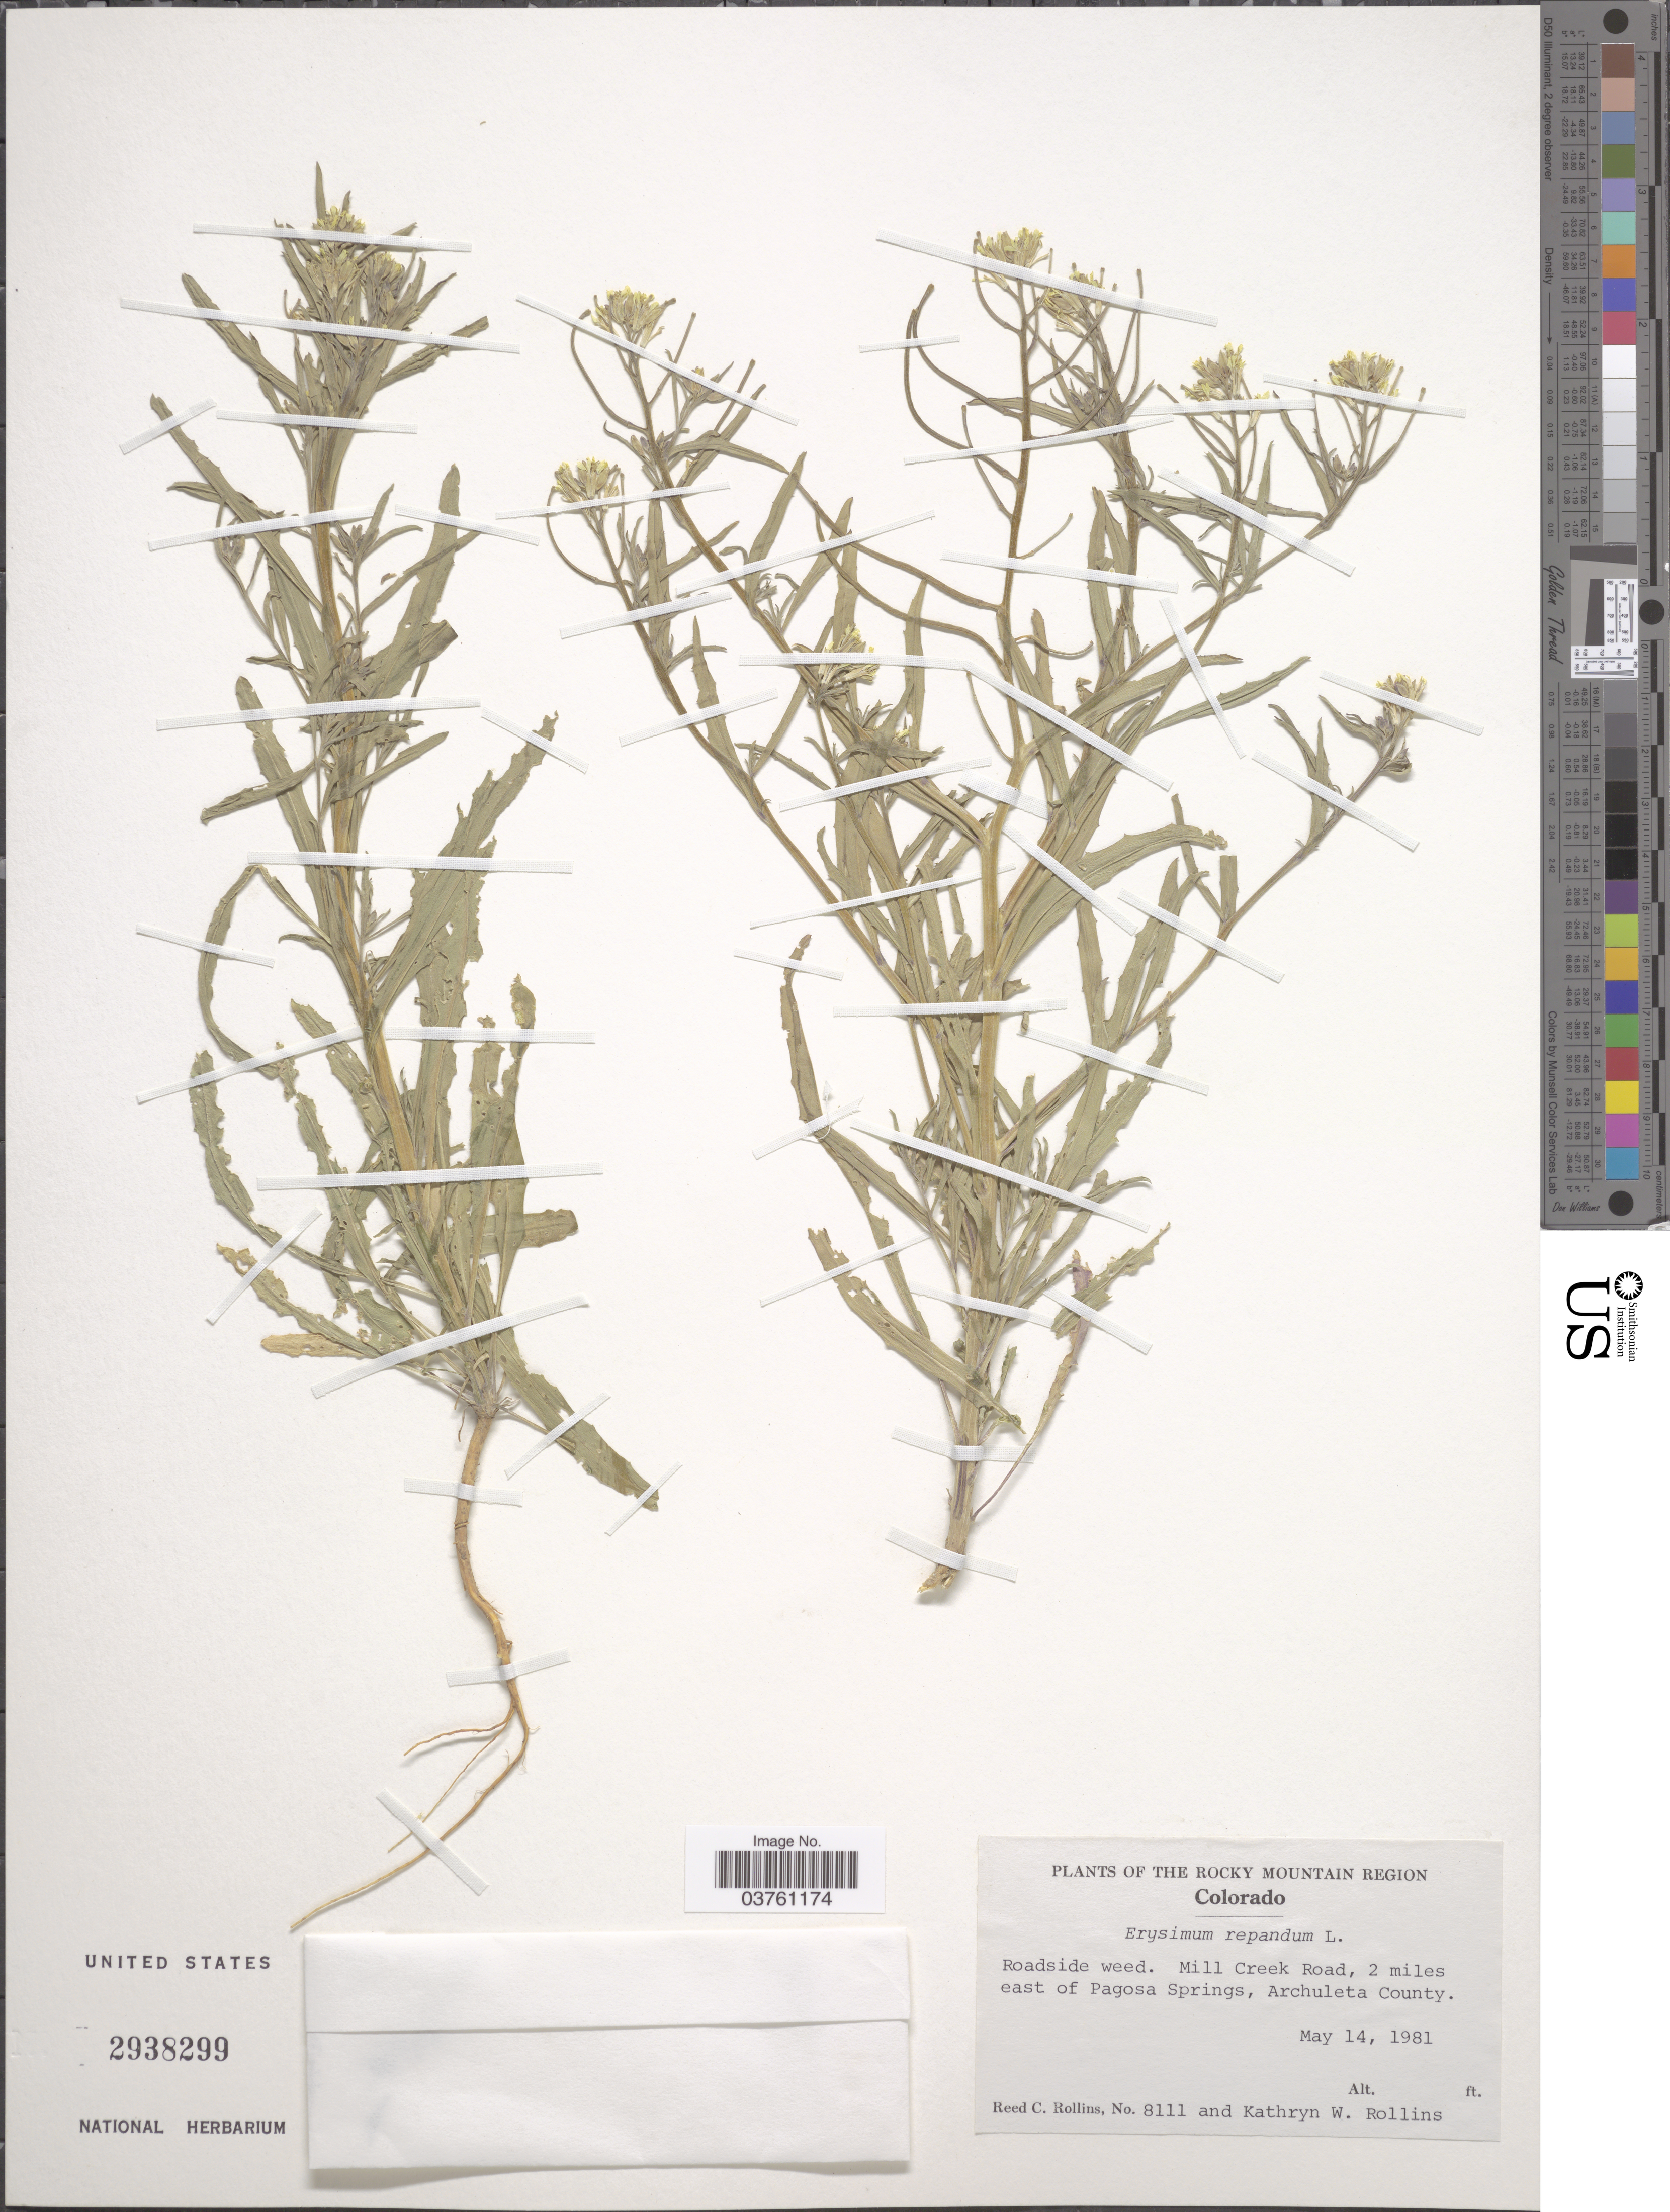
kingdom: Plantae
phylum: Tracheophyta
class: Magnoliopsida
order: Brassicales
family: Brassicaceae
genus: Erysimum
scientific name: Erysimum repandum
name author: L.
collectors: R. C. Rollins & K. W. Rollins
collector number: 8111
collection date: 1981-05-14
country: United States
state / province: Colorado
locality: The Rocky Mountain Region. Mill Creek Road, 2 miles east of Pagosa Springs, Archuleta County.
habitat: roadside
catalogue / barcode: US 2938299